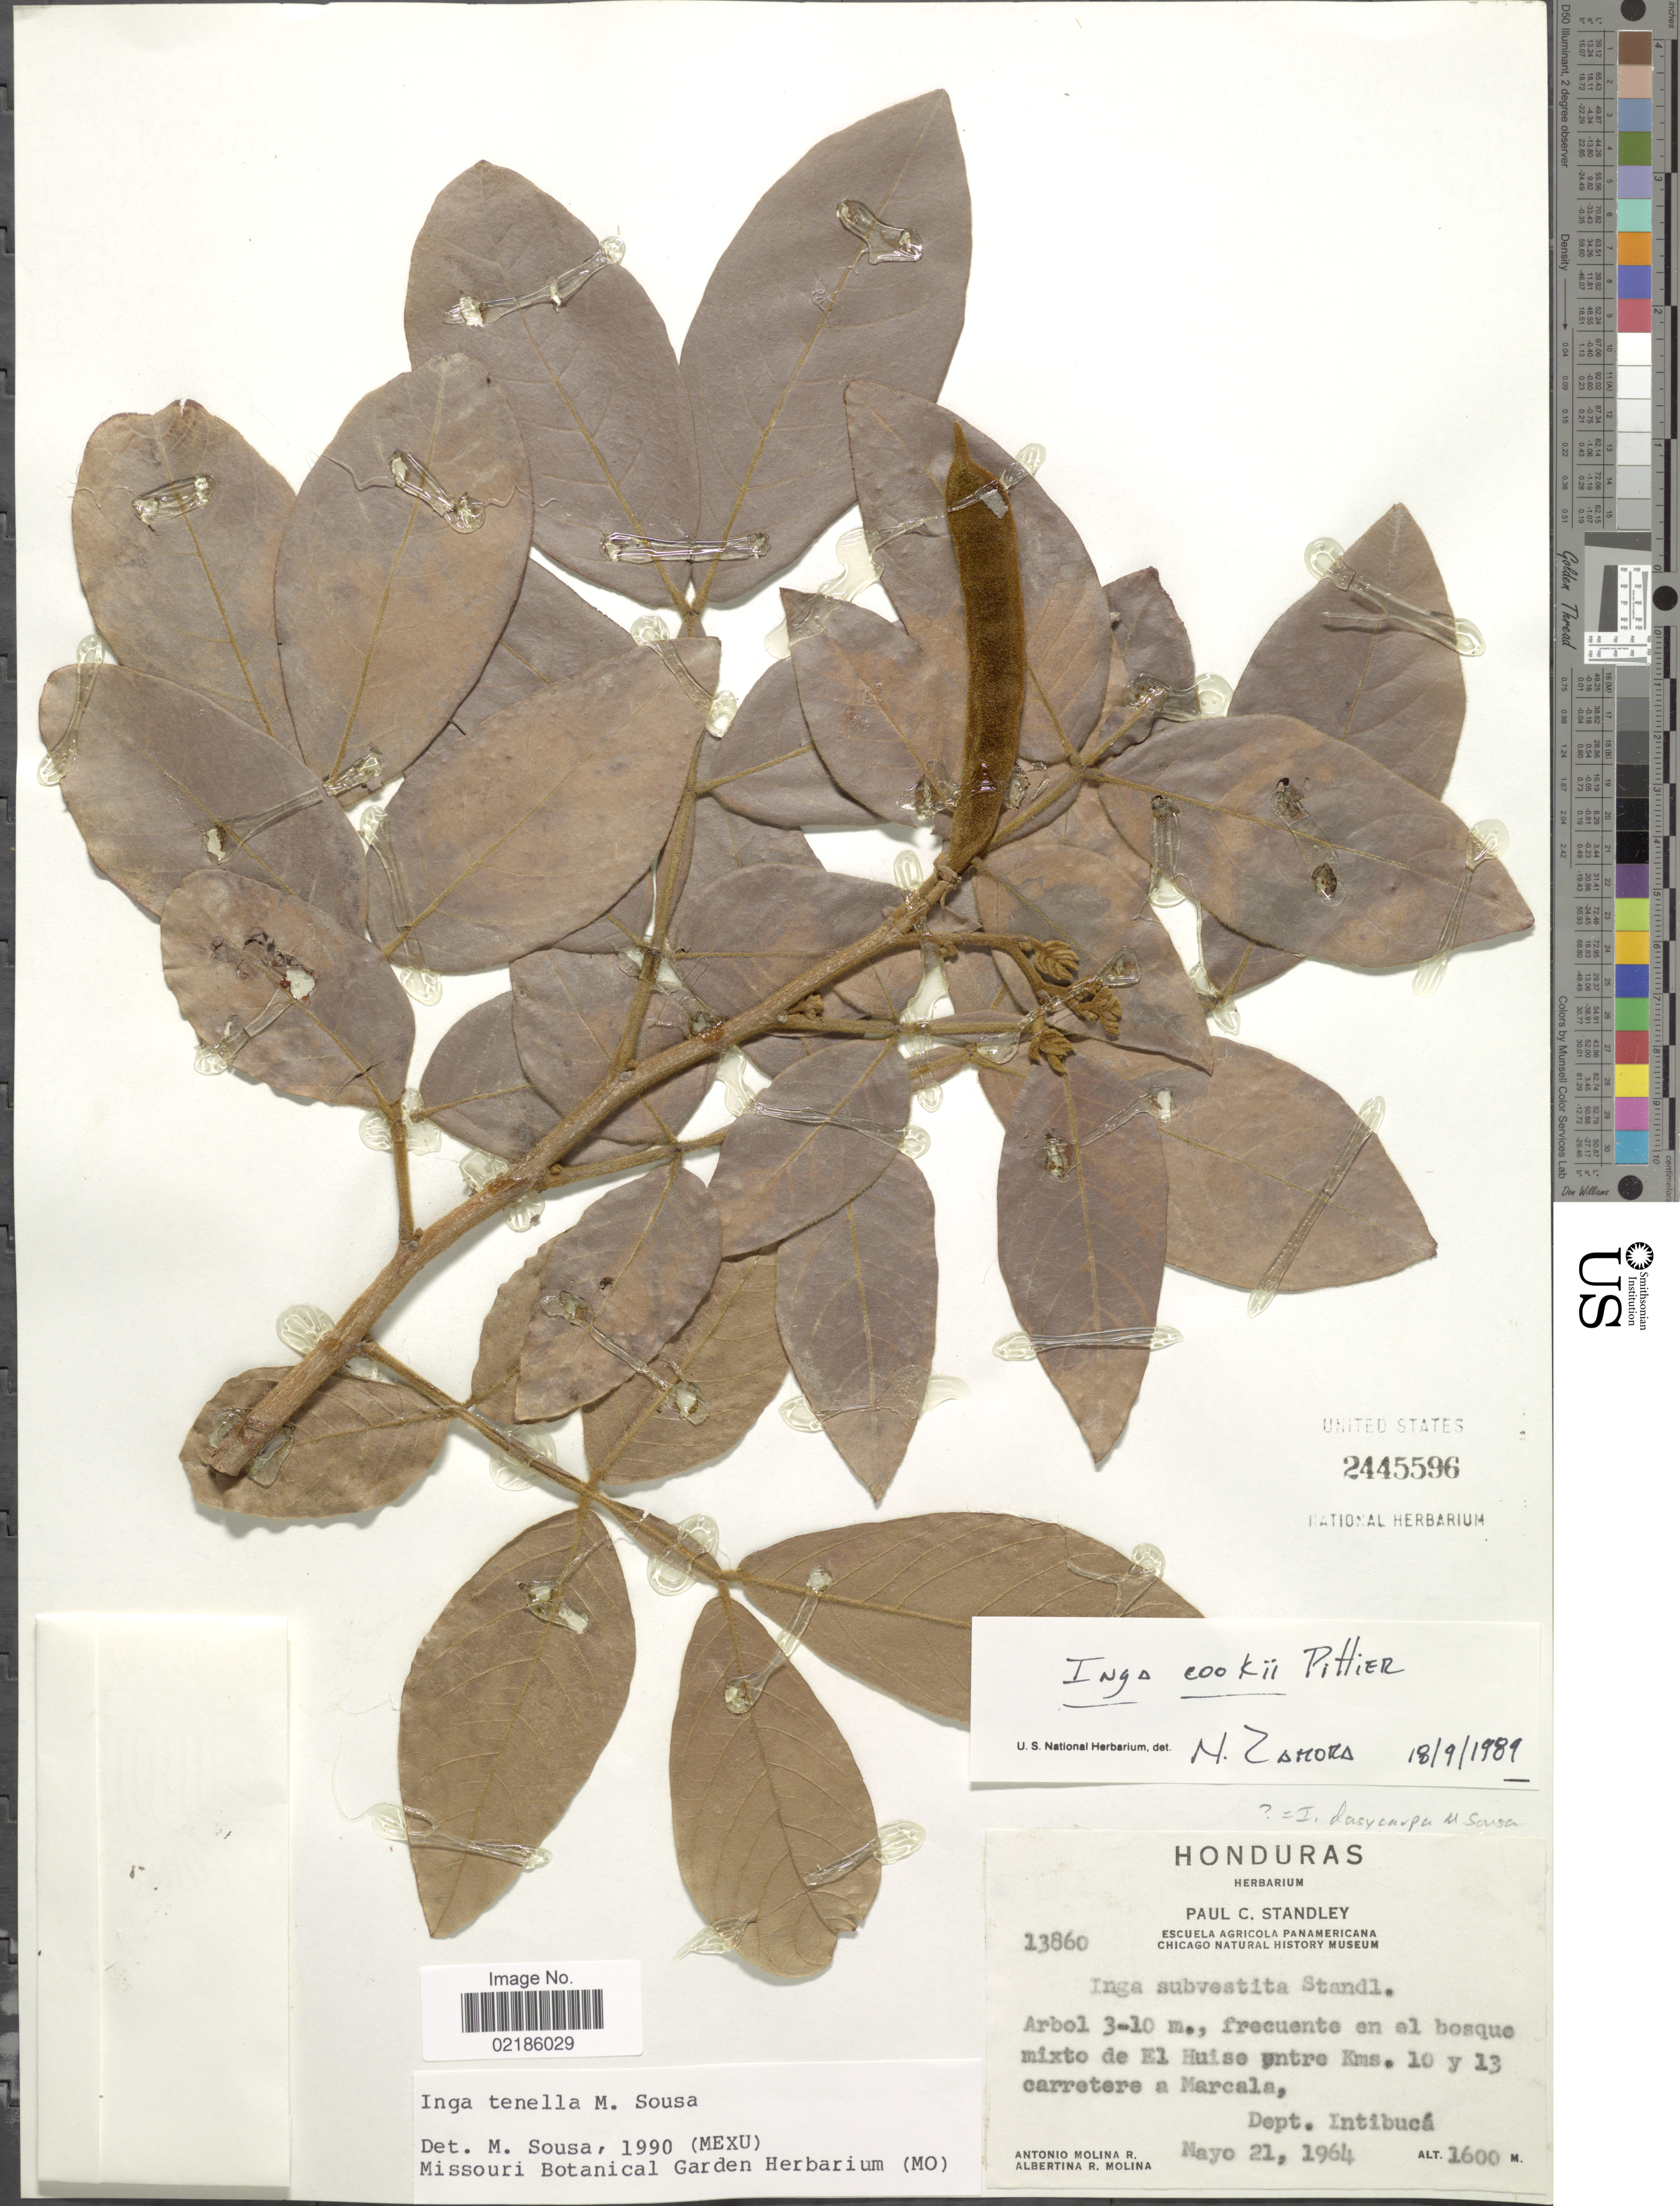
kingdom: Plantae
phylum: Tracheophyta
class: Magnoliopsida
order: Fabales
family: Fabaceae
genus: Inga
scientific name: Inga dasycarpa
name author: M. Sousa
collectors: A. Molina R. & A. R. Molina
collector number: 13860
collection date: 1964-05-21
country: Honduras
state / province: Intibuca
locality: Frequente en el bosque mixto de El Huise entre Kms. 10 y 13 carretere a Marcala.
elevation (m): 1600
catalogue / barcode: US 2445596